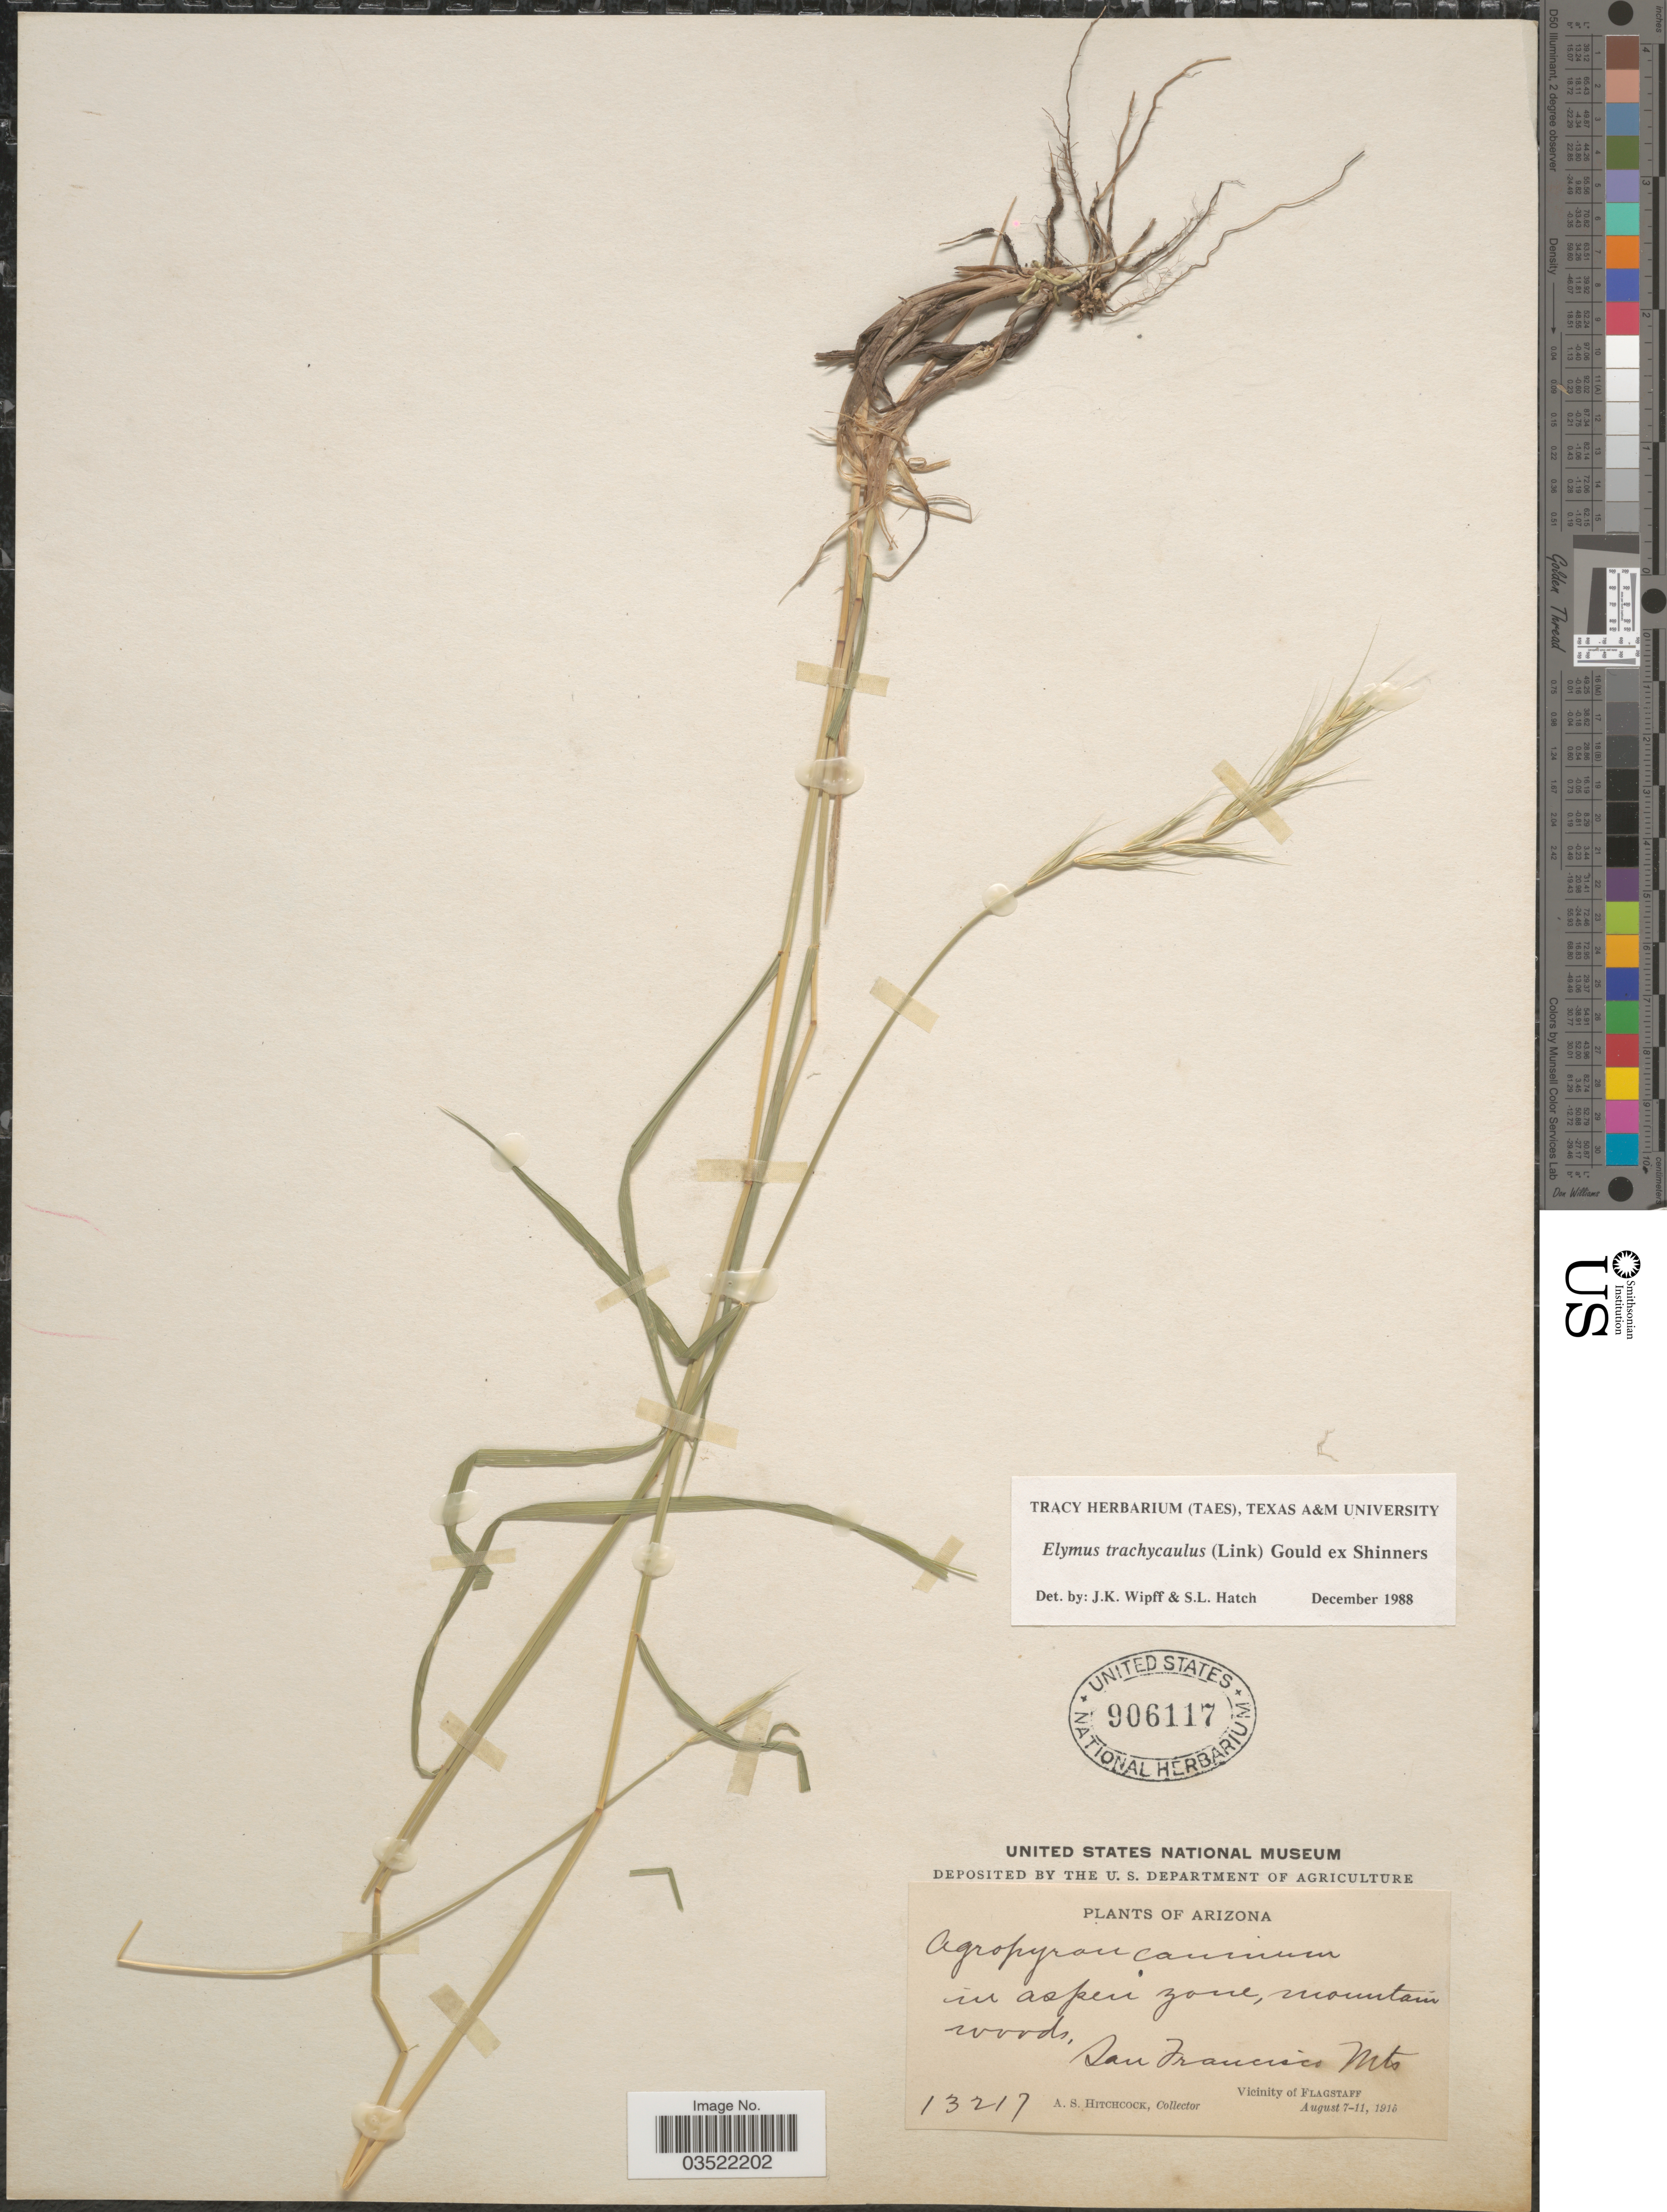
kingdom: Plantae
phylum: Tracheophyta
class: Liliopsida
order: Poales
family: Poaceae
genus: Elymus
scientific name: Elymus trachycaulus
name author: (Link) Gould ex Shinners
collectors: A. S. Hitchcock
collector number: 13217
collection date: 1915-08-07/1915-08-11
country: United States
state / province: Arizona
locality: In aspen zone, mountain woods, San Francisco Mts. Vicinity of Flagstaff.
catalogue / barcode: US 906117